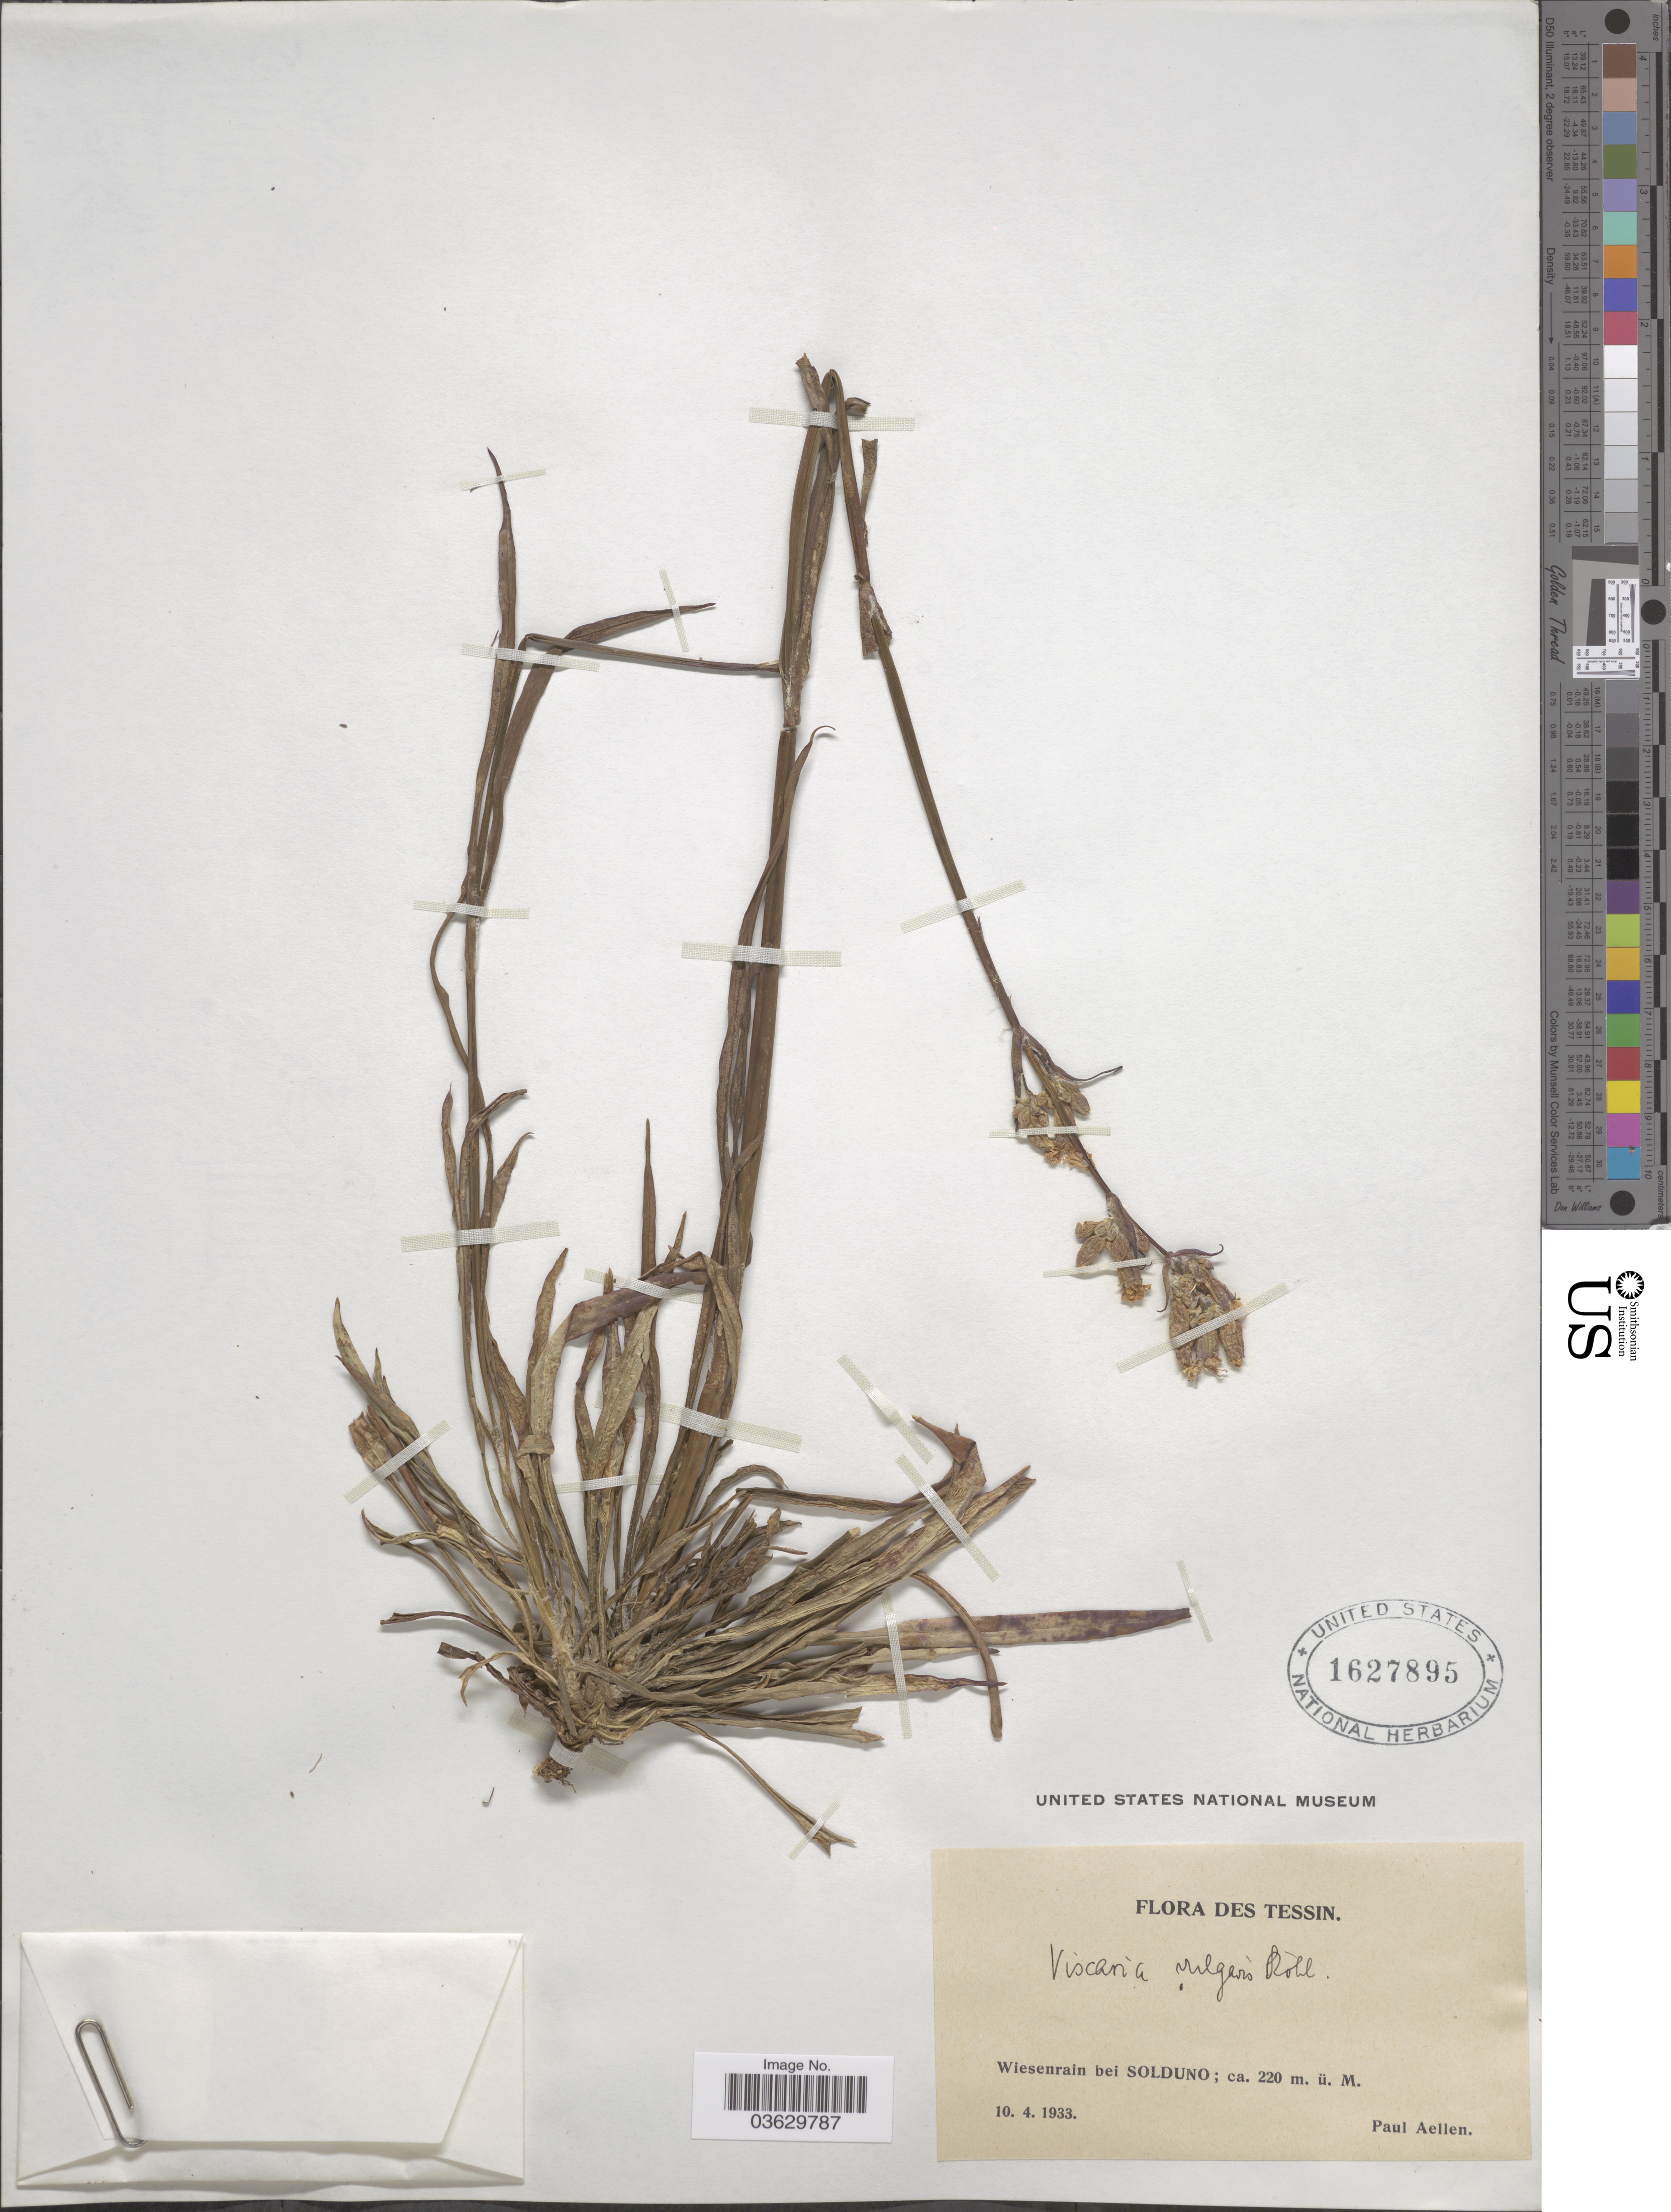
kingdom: Plantae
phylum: Tracheophyta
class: Magnoliopsida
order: Caryophyllales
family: Caryophyllaceae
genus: Viscaria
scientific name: Viscaria vulgaris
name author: Bernh.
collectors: P. Aellen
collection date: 1933-04-10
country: Switzerland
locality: Des Tessin. Wiesenrain bei Solduno.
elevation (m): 220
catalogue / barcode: US 1627895